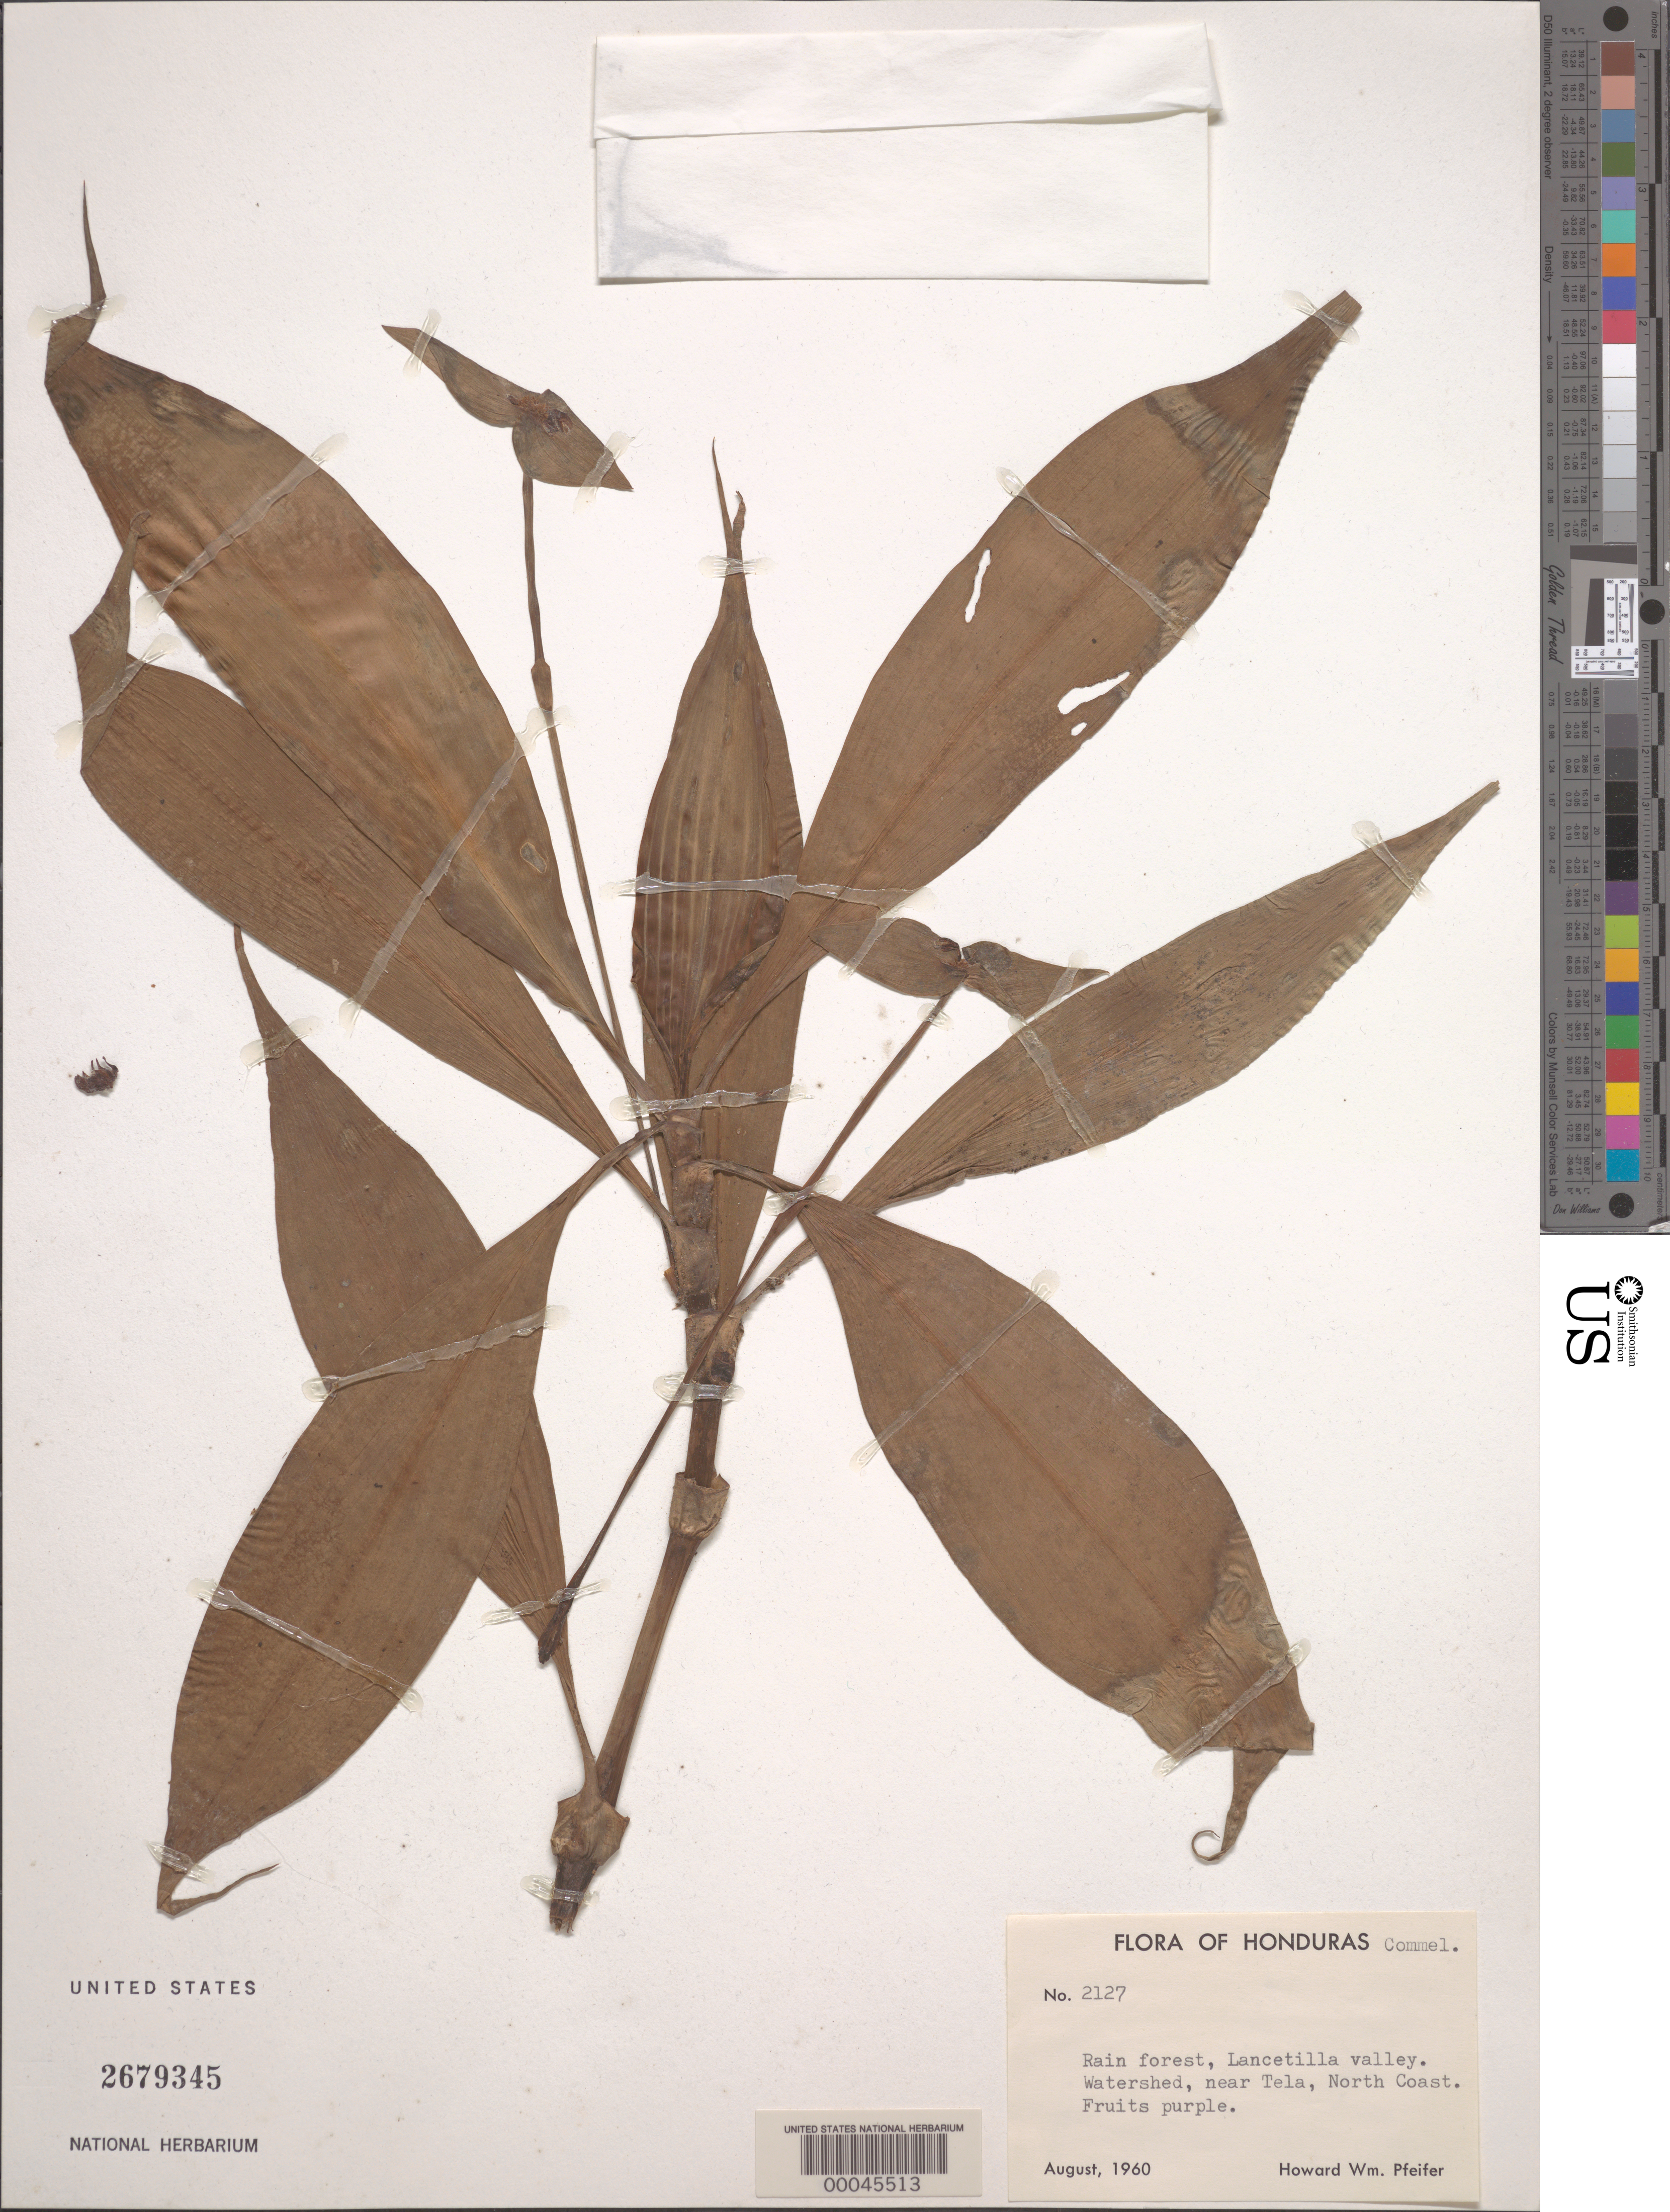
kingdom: Plantae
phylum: Tracheophyta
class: Liliopsida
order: Commelinales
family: Commelinaceae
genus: Tradescantia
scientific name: Tradescantia zanonia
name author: (L.) Sw.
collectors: H. W. Pfeifer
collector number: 2127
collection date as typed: Aug 1960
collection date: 1960-08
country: Honduras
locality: Near Tela, Lancetilla Valley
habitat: Rainforest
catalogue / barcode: US 2679345